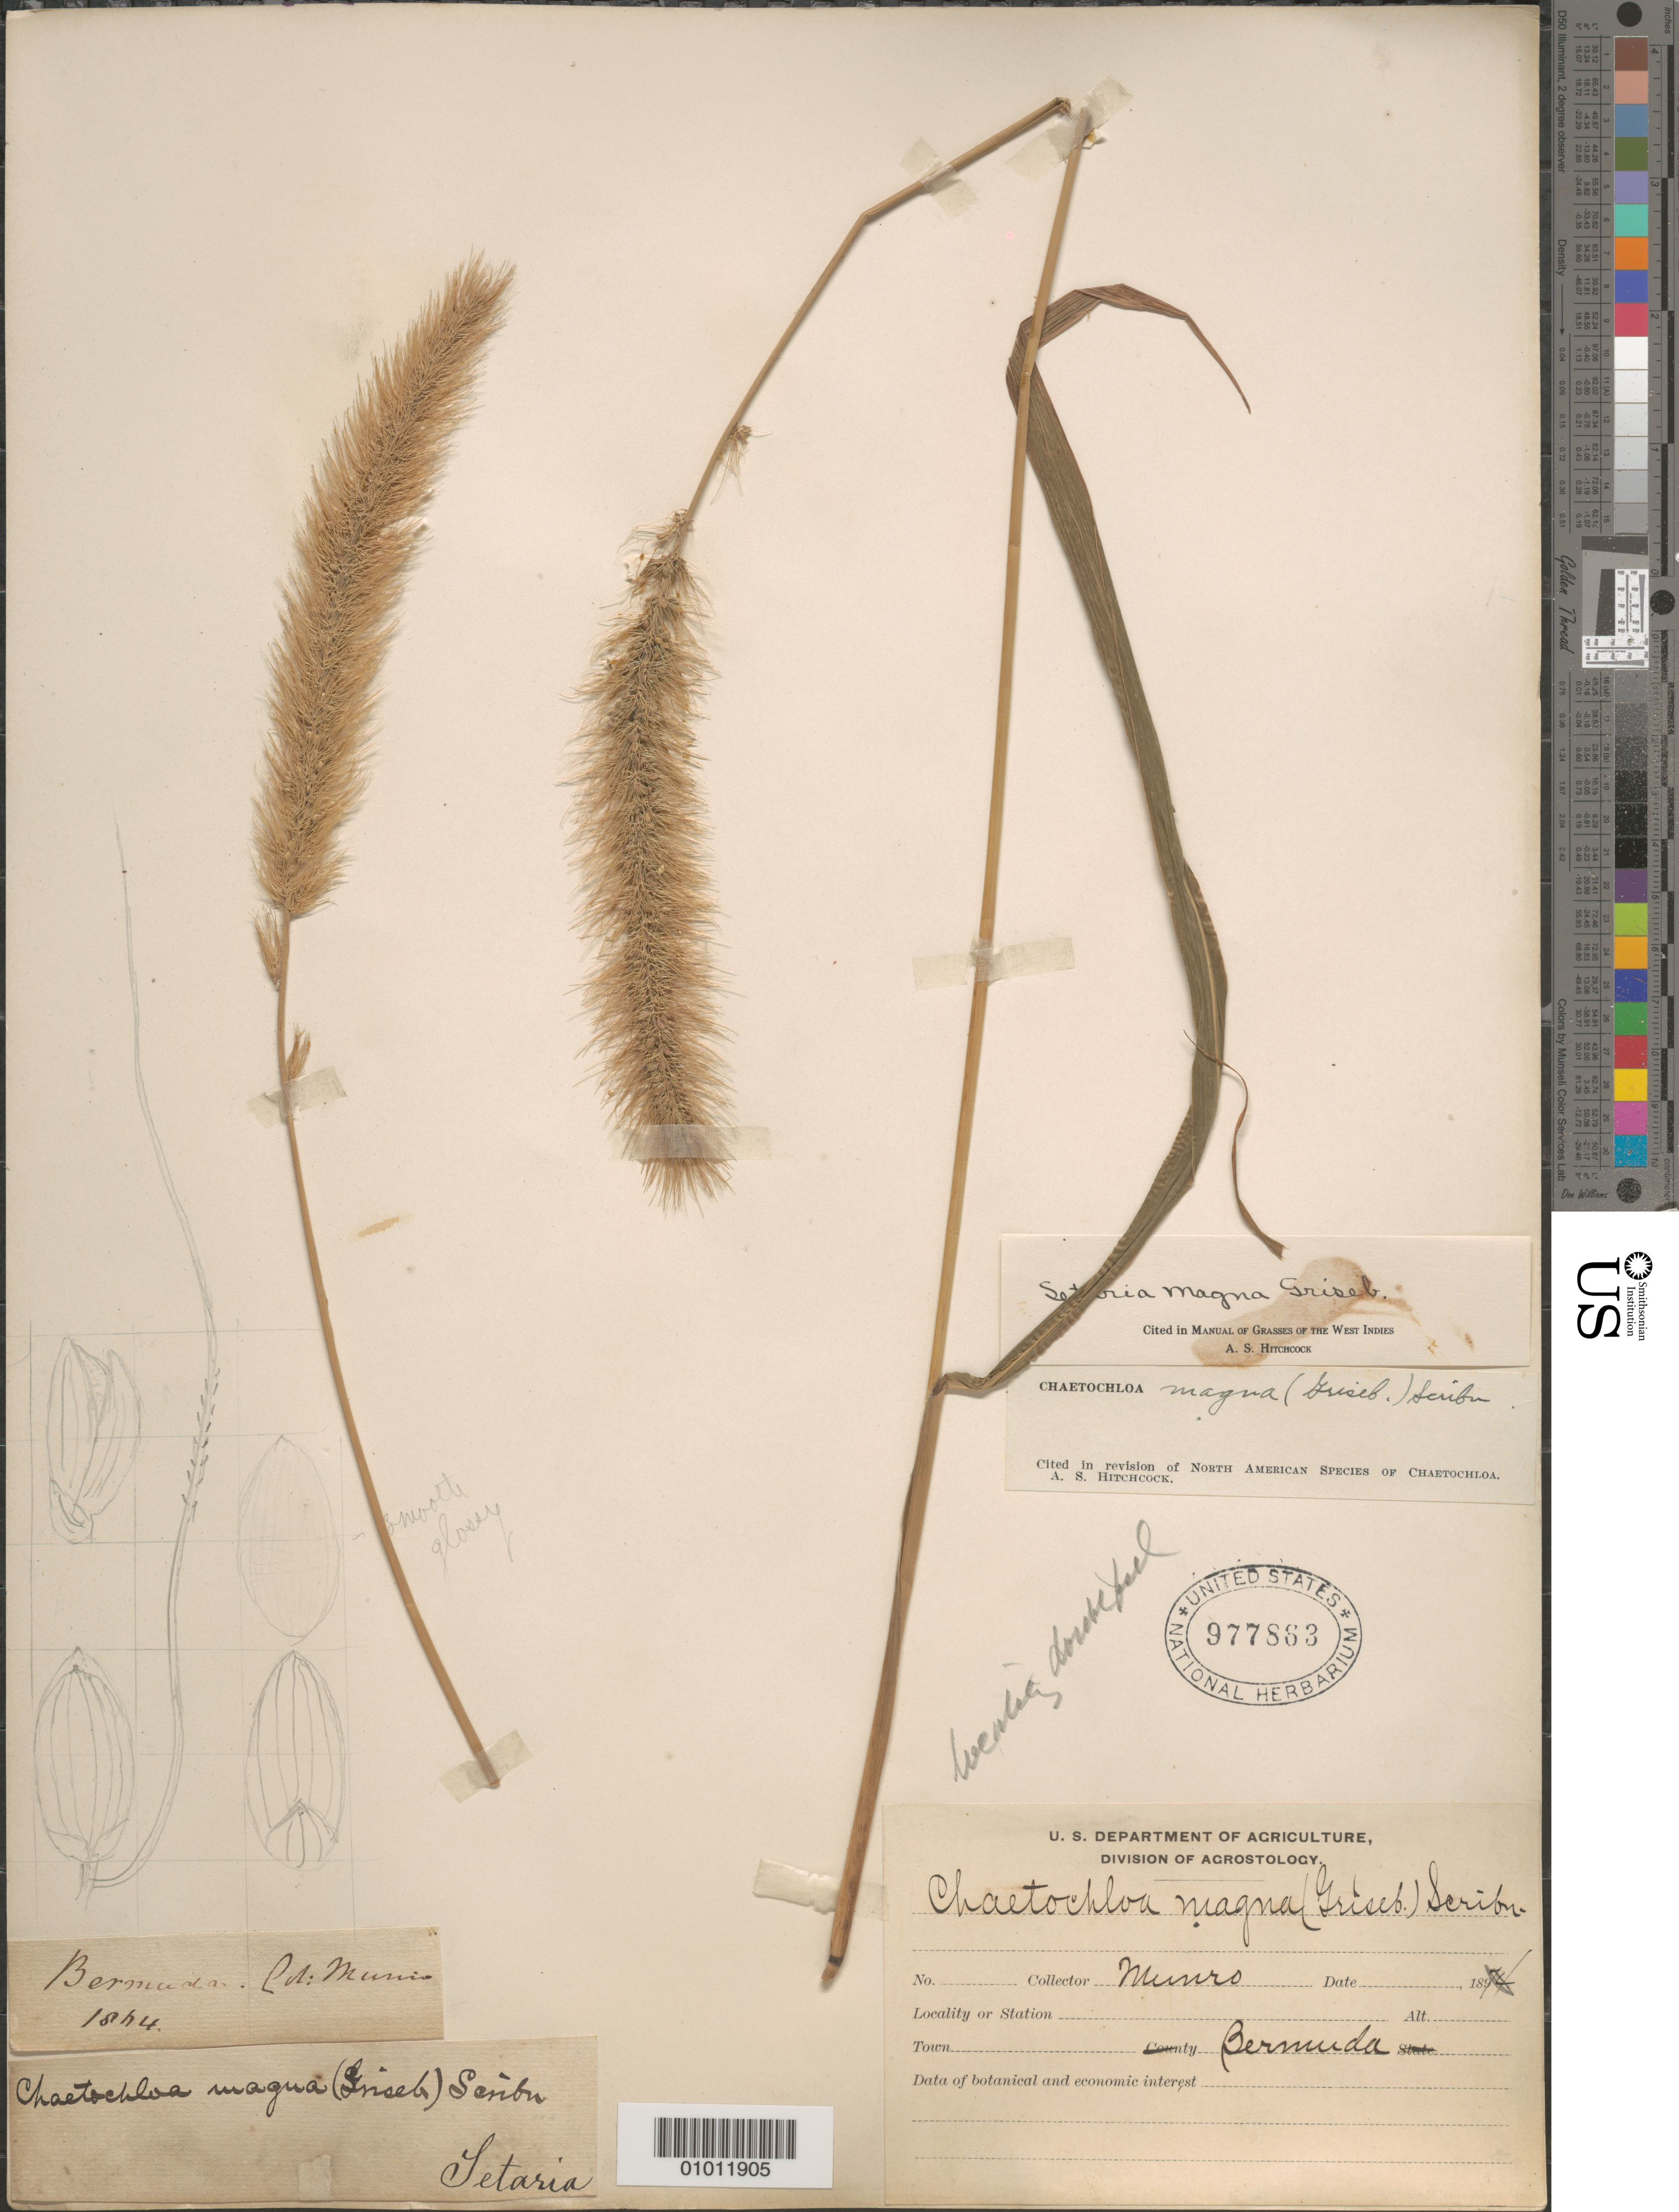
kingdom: Plantae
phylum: Tracheophyta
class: Liliopsida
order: Poales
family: Poaceae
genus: Setaria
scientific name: Setaria magna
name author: Griseb.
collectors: Munro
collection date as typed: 1874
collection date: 1874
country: Bermuda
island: Bermuda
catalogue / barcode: US 977863